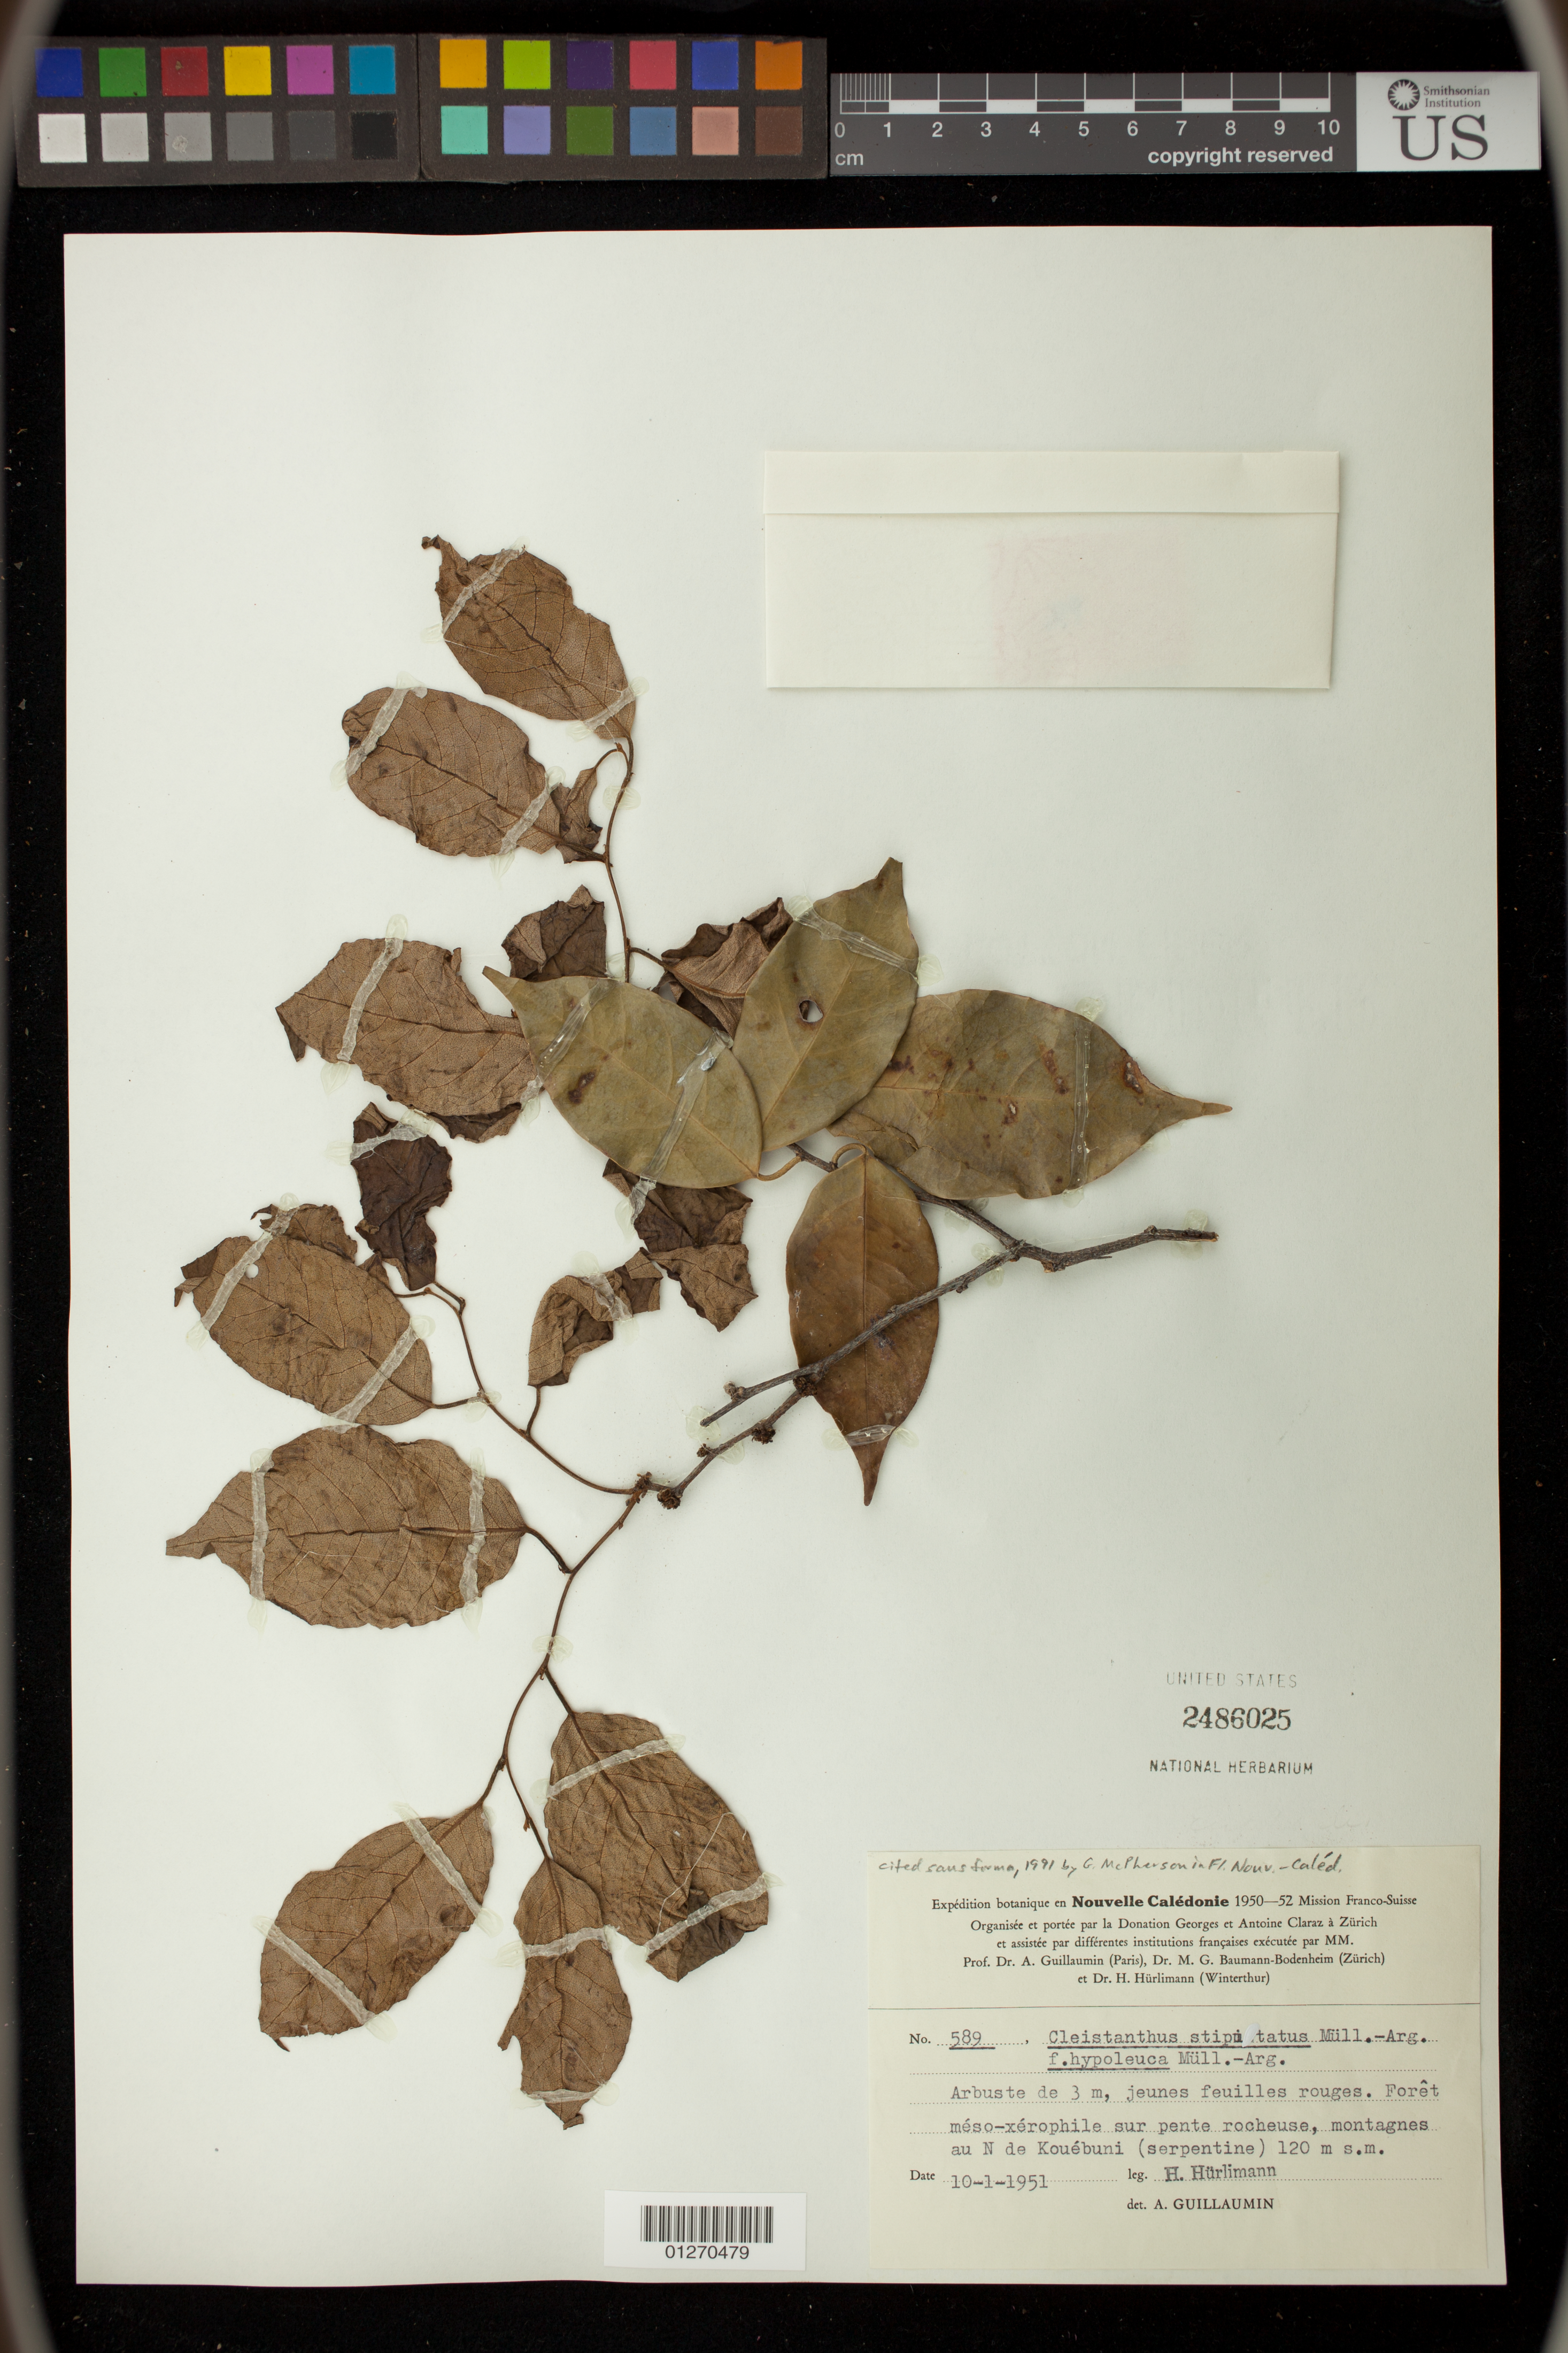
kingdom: Plantae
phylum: Tracheophyta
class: Magnoliopsida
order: Malpighiales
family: Phyllanthaceae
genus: Cleistanthus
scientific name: Cleistanthus stipitatus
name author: (Baill.) Müll. Arg.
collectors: A. Guillaumin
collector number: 589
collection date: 1951-10-01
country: New Caledonia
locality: montagnes au N de Kouebuni (serpentine)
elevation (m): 120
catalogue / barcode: US 2486025